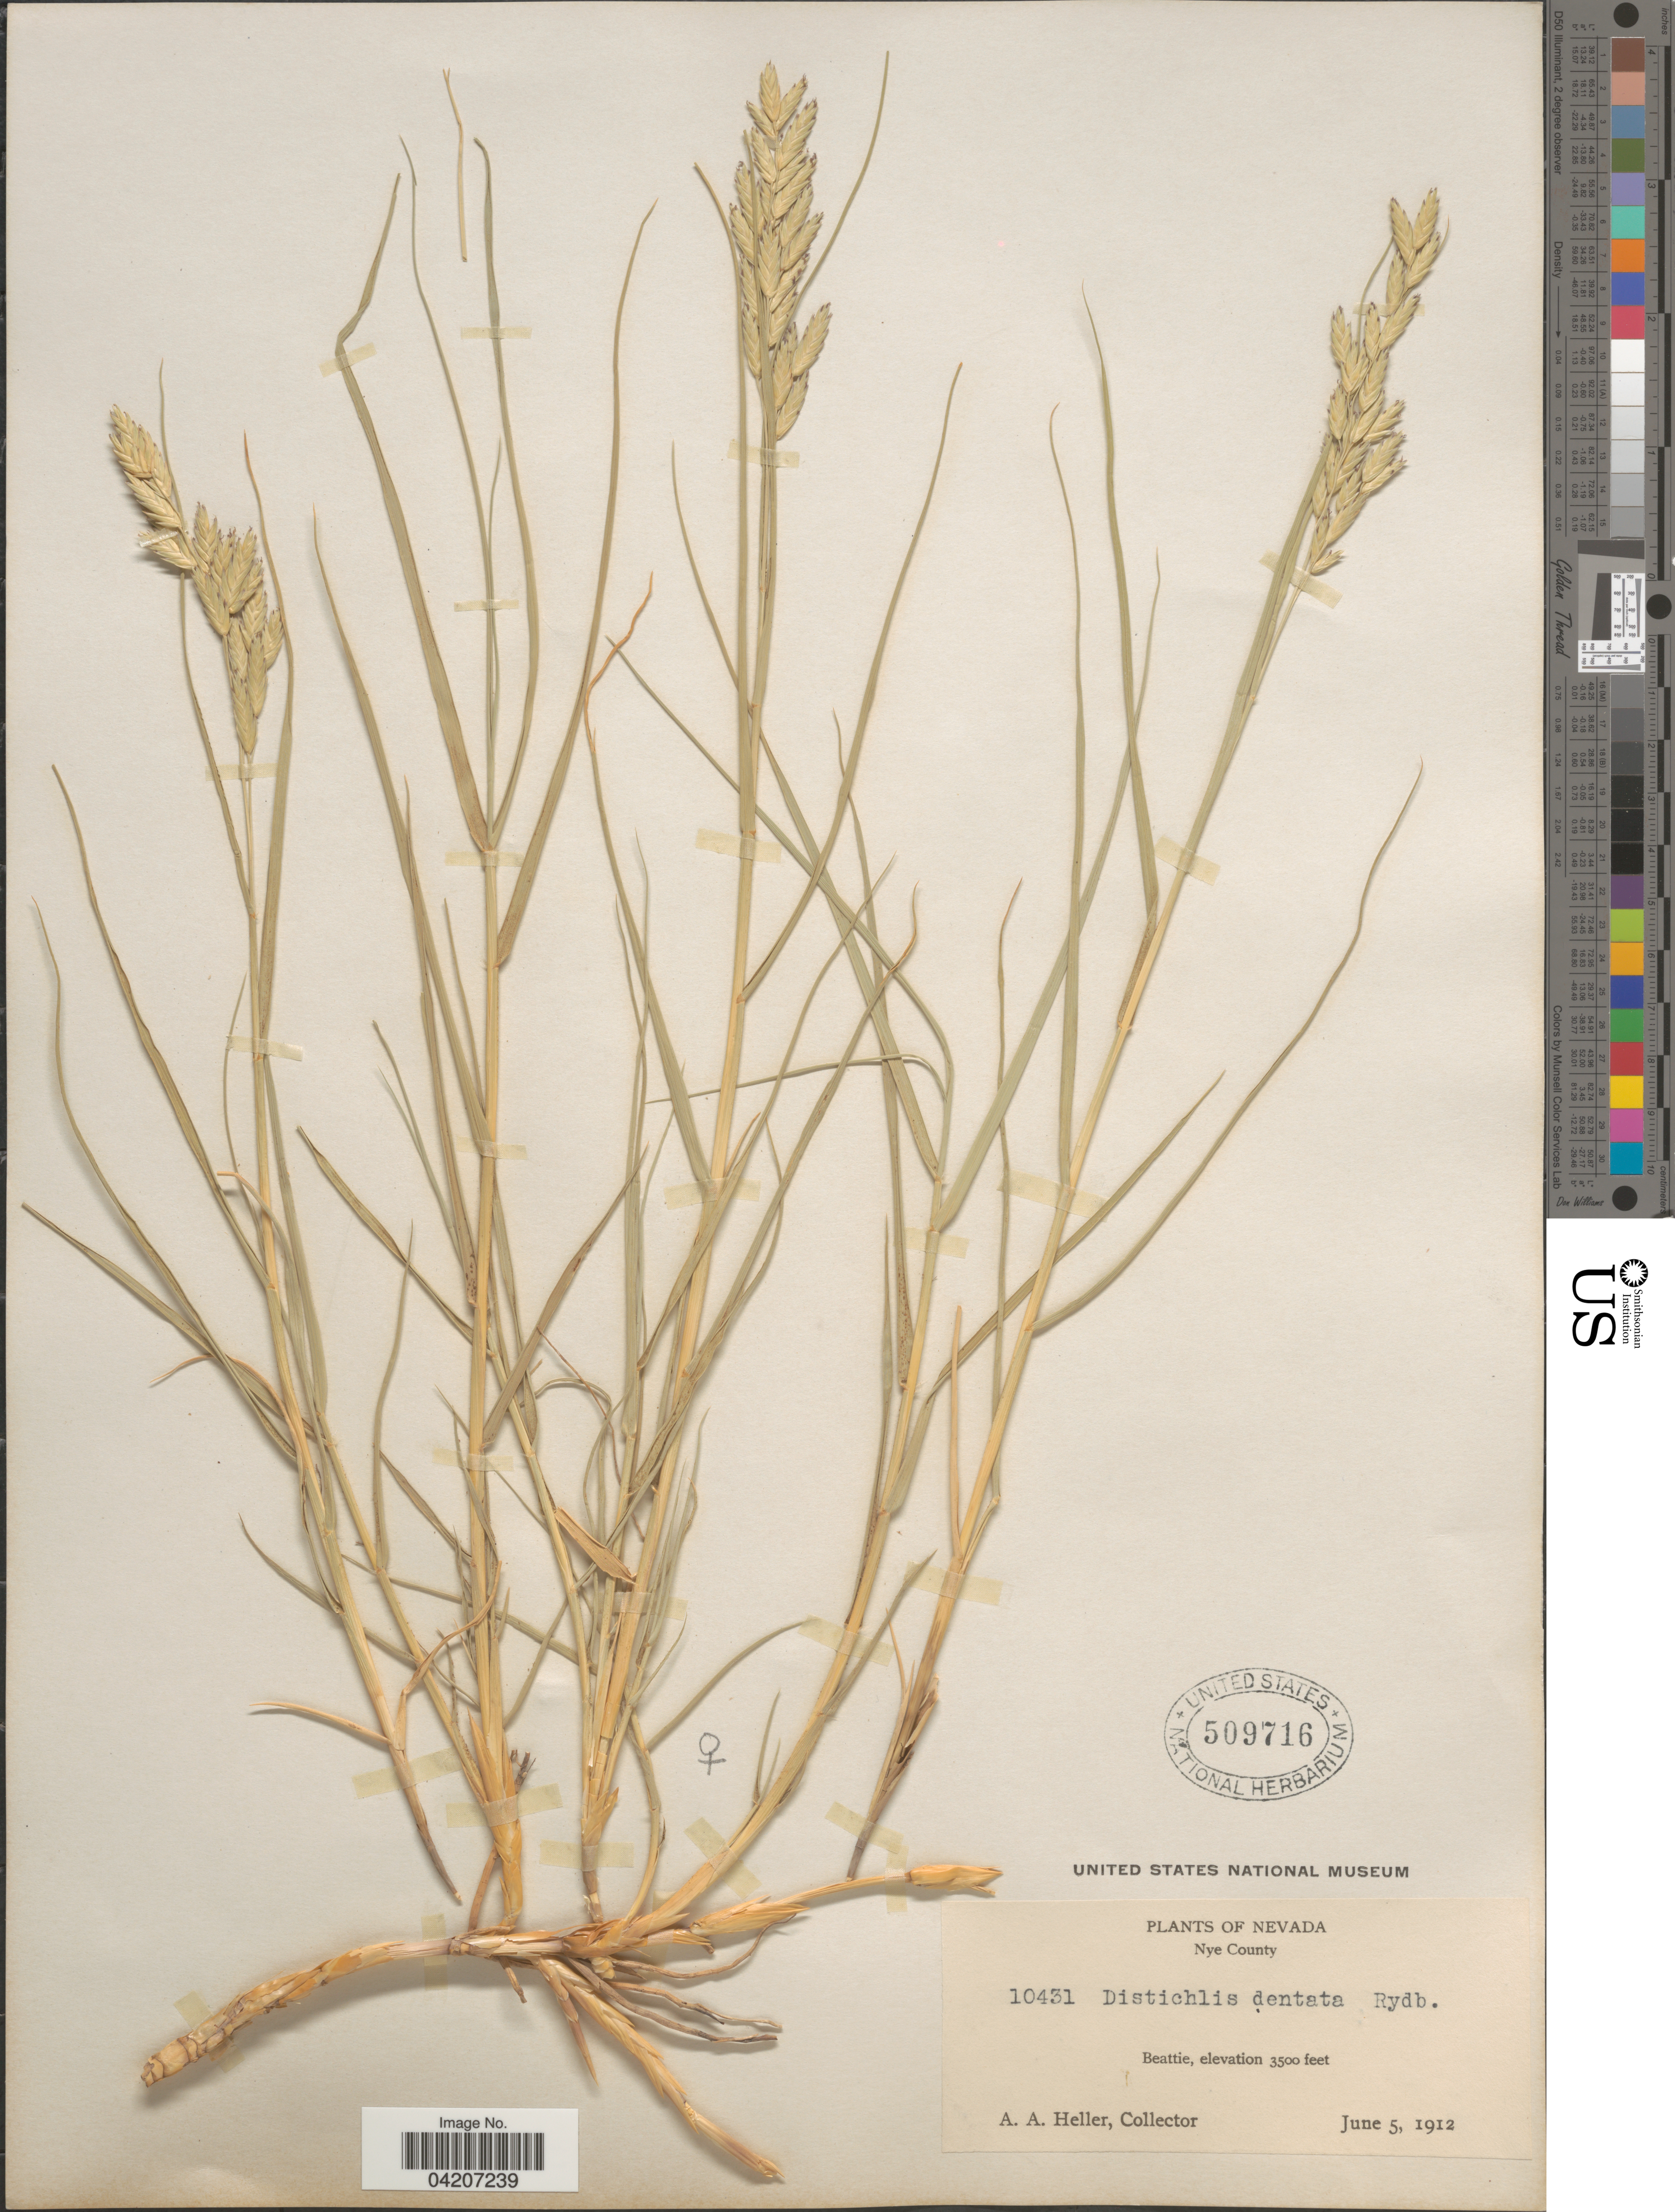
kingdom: Plantae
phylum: Tracheophyta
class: Liliopsida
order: Poales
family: Poaceae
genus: Distichlis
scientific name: Distichlis spicata subsp. stricta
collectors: A. A. Heller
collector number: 10431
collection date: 1912-06-05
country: United States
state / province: Nevada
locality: Nye County. Beattie.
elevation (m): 1067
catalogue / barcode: US 509716